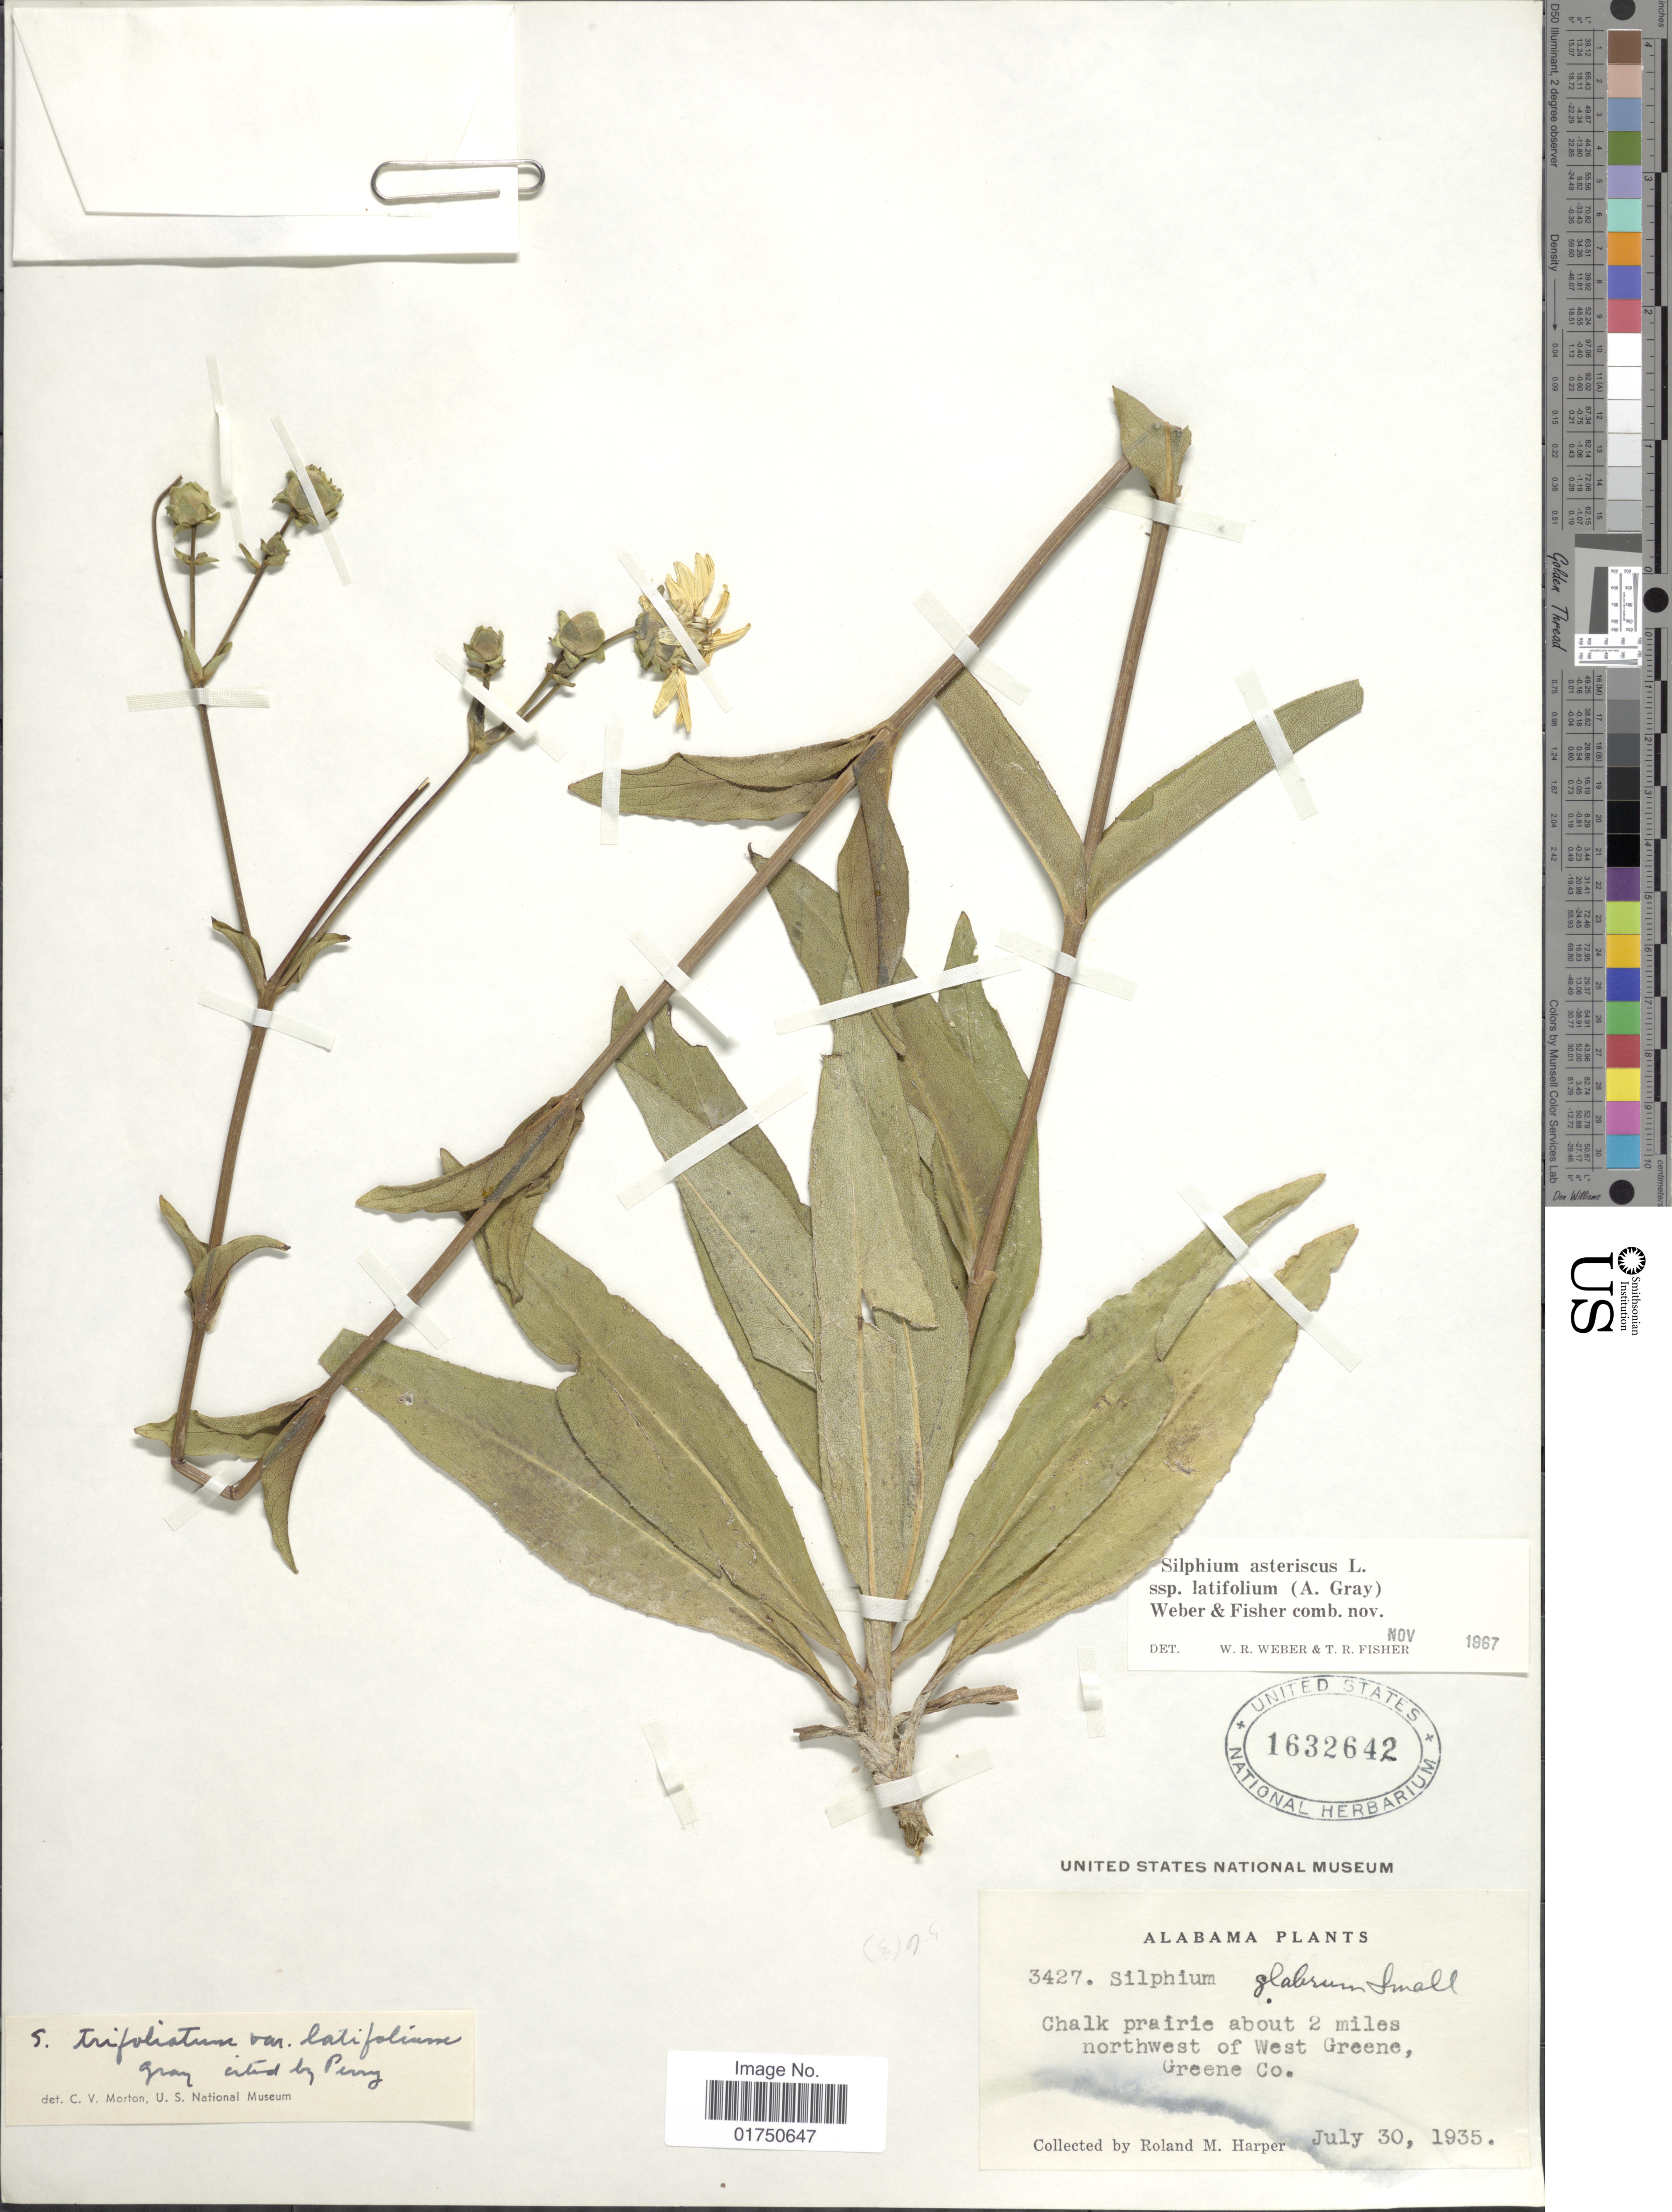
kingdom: Plantae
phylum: Tracheophyta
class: Magnoliopsida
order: Asterales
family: Asteraceae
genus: Silphium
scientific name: Silphium asteriscus var. latifolium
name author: A. Gray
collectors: R. M. Harper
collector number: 3427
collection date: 1935-07-30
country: United States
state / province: Alabama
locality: Chalk prairie about 2 miles northwest of West Greene, Greene Co.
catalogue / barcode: US 1632642